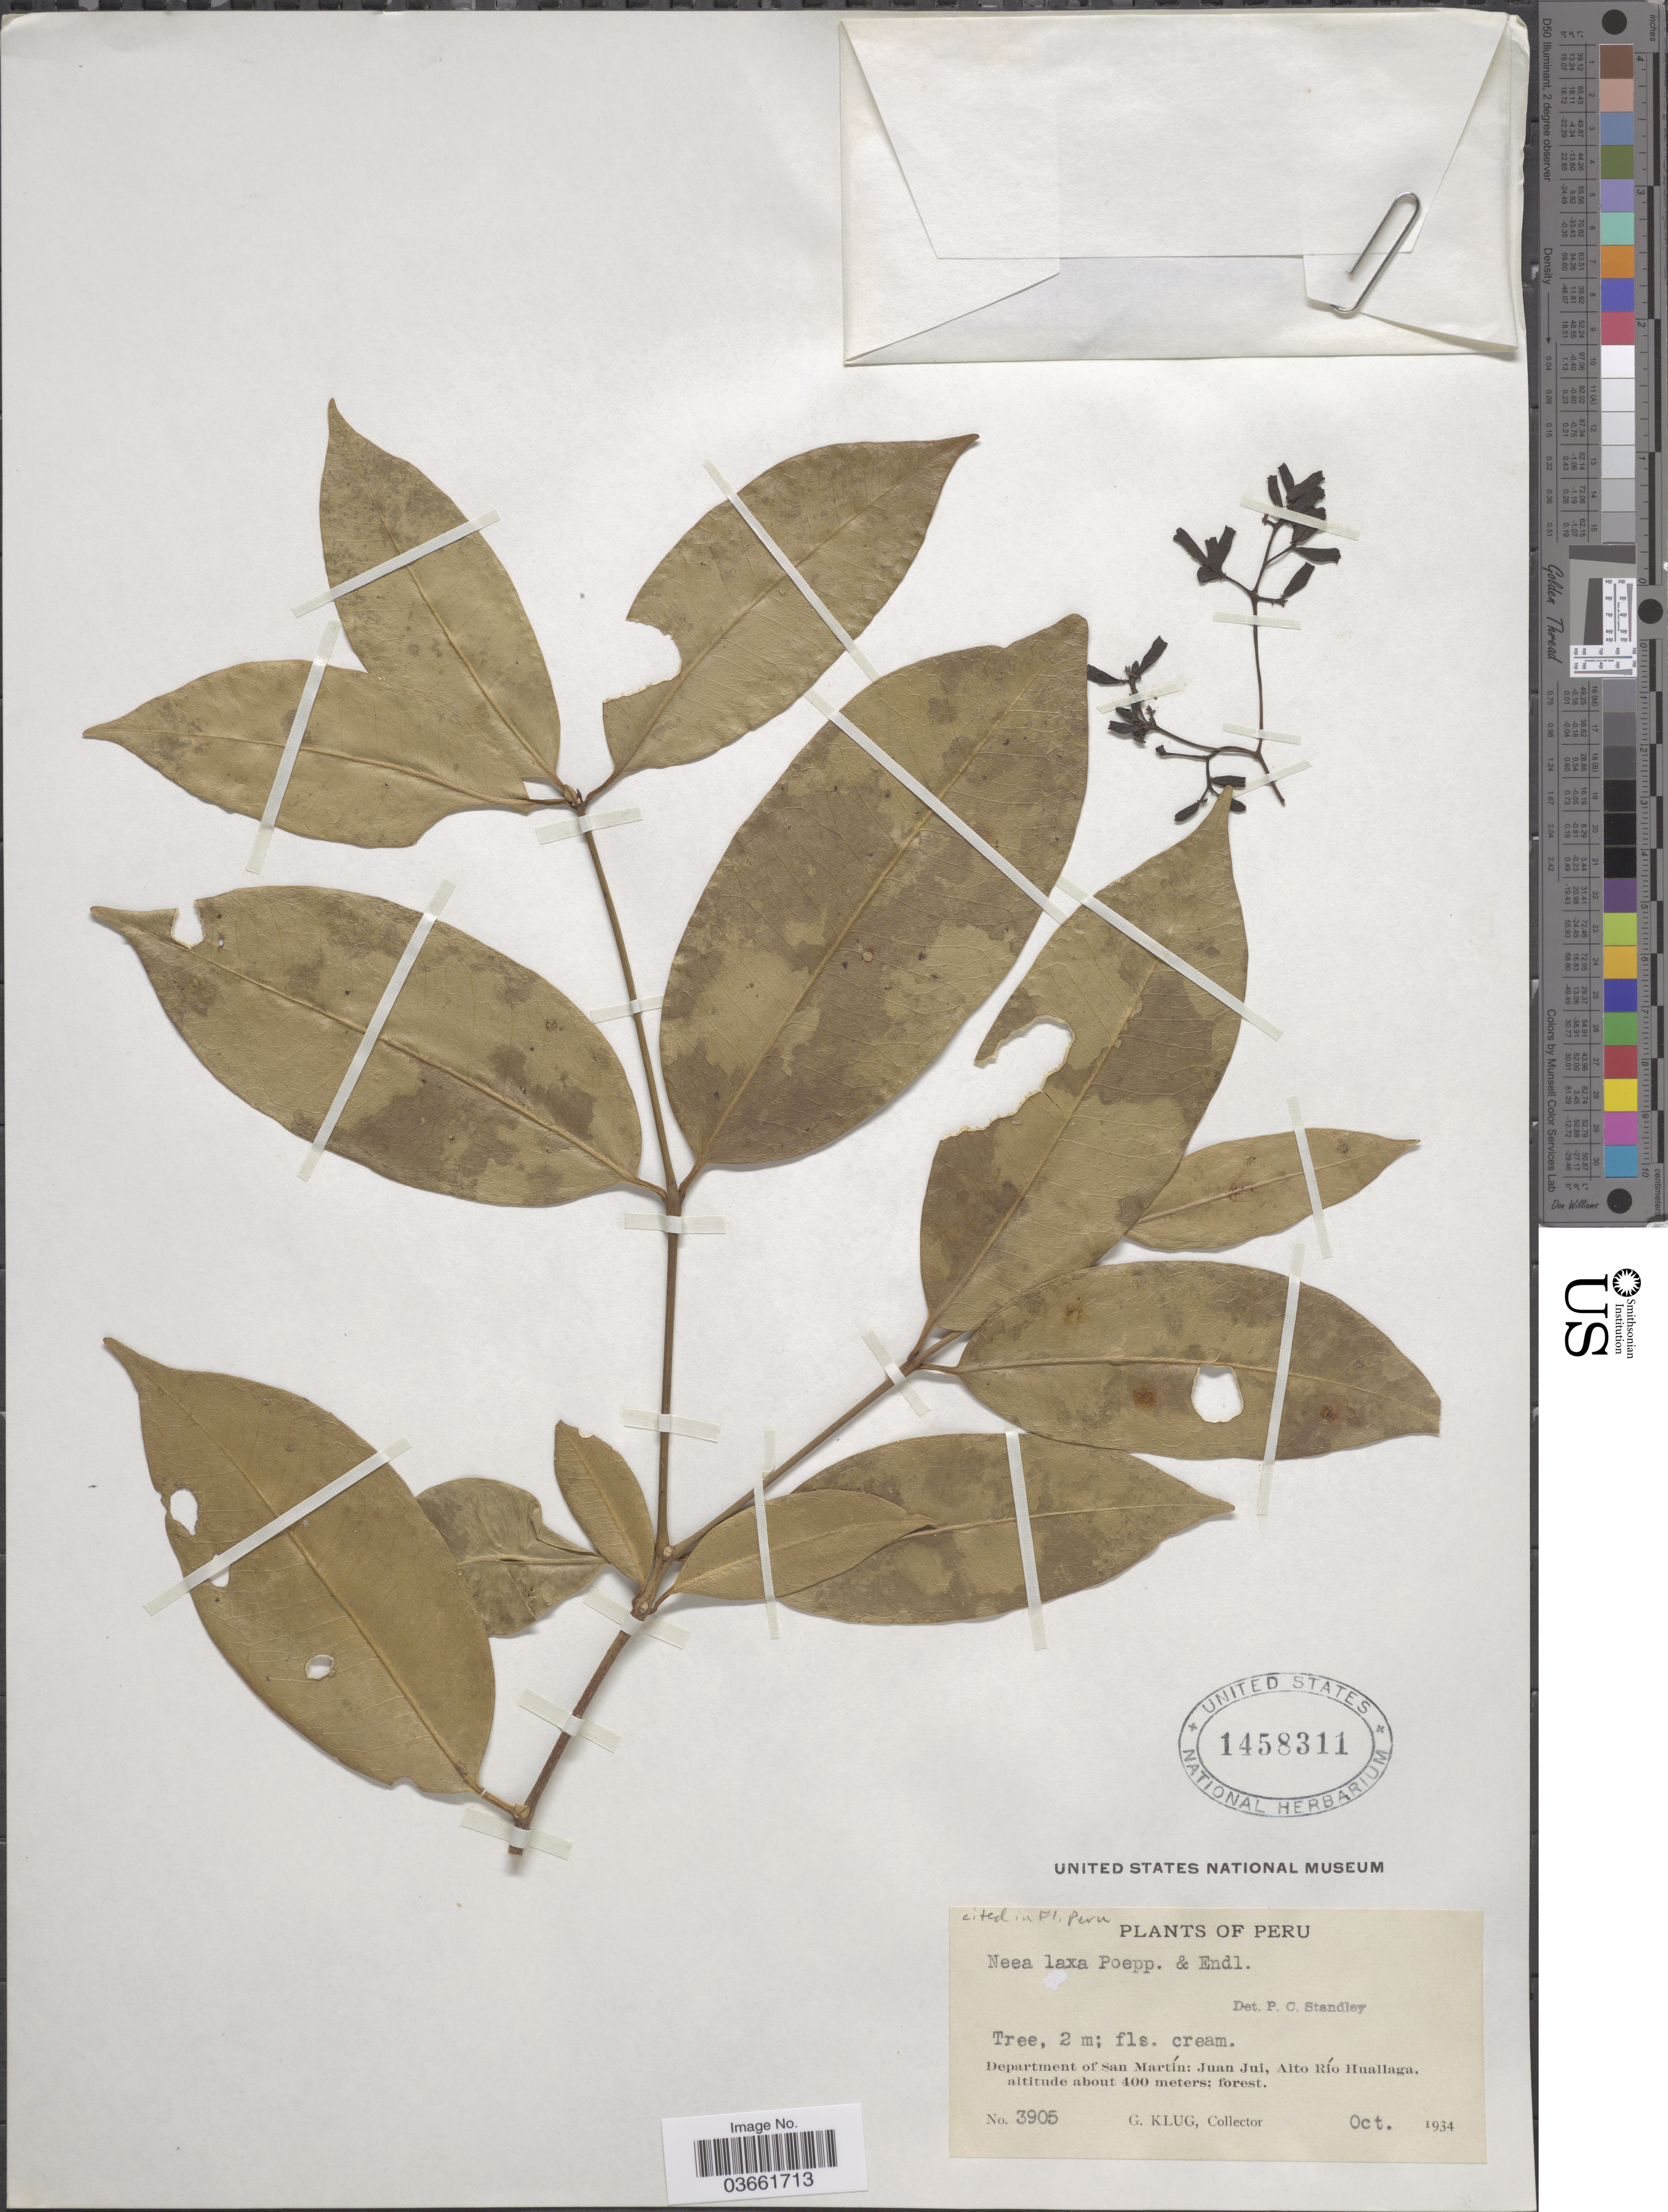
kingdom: Plantae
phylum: Tracheophyta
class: Magnoliopsida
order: Caryophyllales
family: Nyctaginaceae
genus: Neea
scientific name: Neea laxa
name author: Poepp. & Endl.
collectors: G. Klug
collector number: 3905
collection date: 1934-10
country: Peru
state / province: San Martín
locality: Department of San Martín: Juan Jui, Alto Río Huallaga.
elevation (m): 400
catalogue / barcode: US 1458311